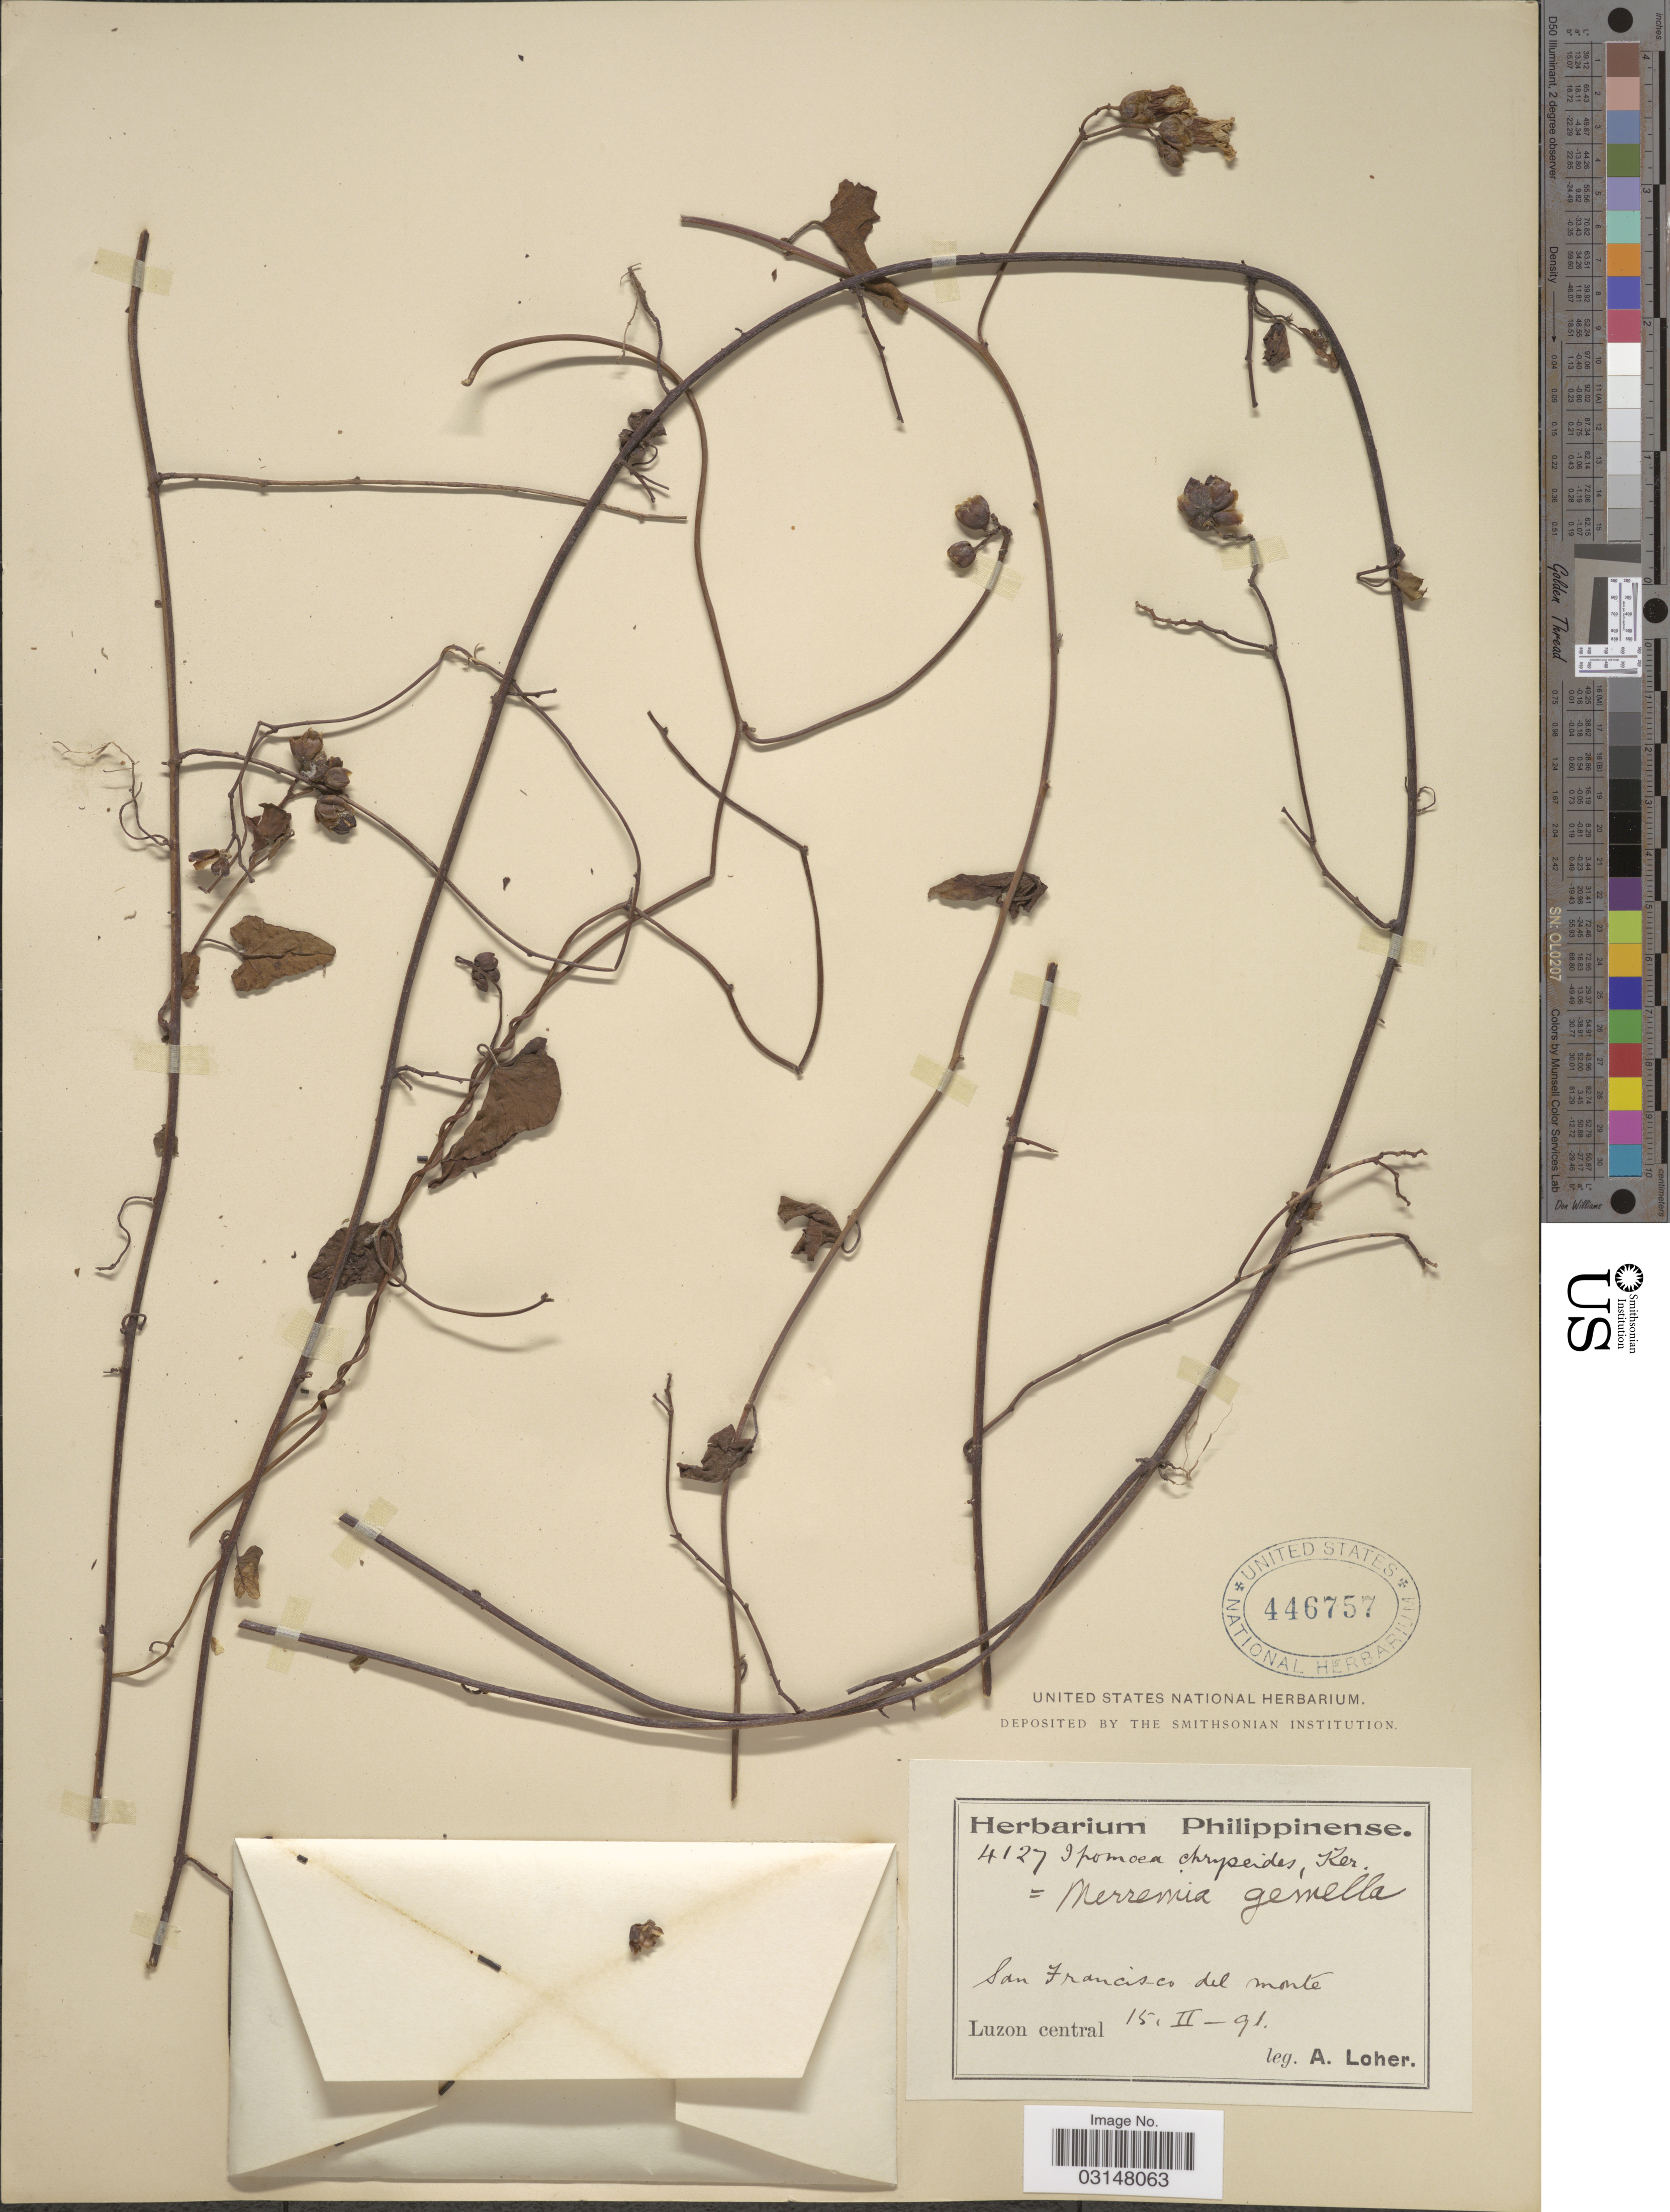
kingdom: Plantae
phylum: Tracheophyta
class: Magnoliopsida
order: Solanales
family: Convolvulaceae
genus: Merremia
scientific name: Merremia gemella var. gemella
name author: (Burm. f.) Hallier f.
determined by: Strong, Mark T., (BOT), Smithsonian Institution - National Museum of Natural History (UNITED STATES)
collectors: A. Loher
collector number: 4127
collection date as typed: Transcribed d/m/y: 15/2/91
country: Philippines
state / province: Central Luzon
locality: San Francisco del Monte. Luzon central.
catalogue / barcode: US 446757